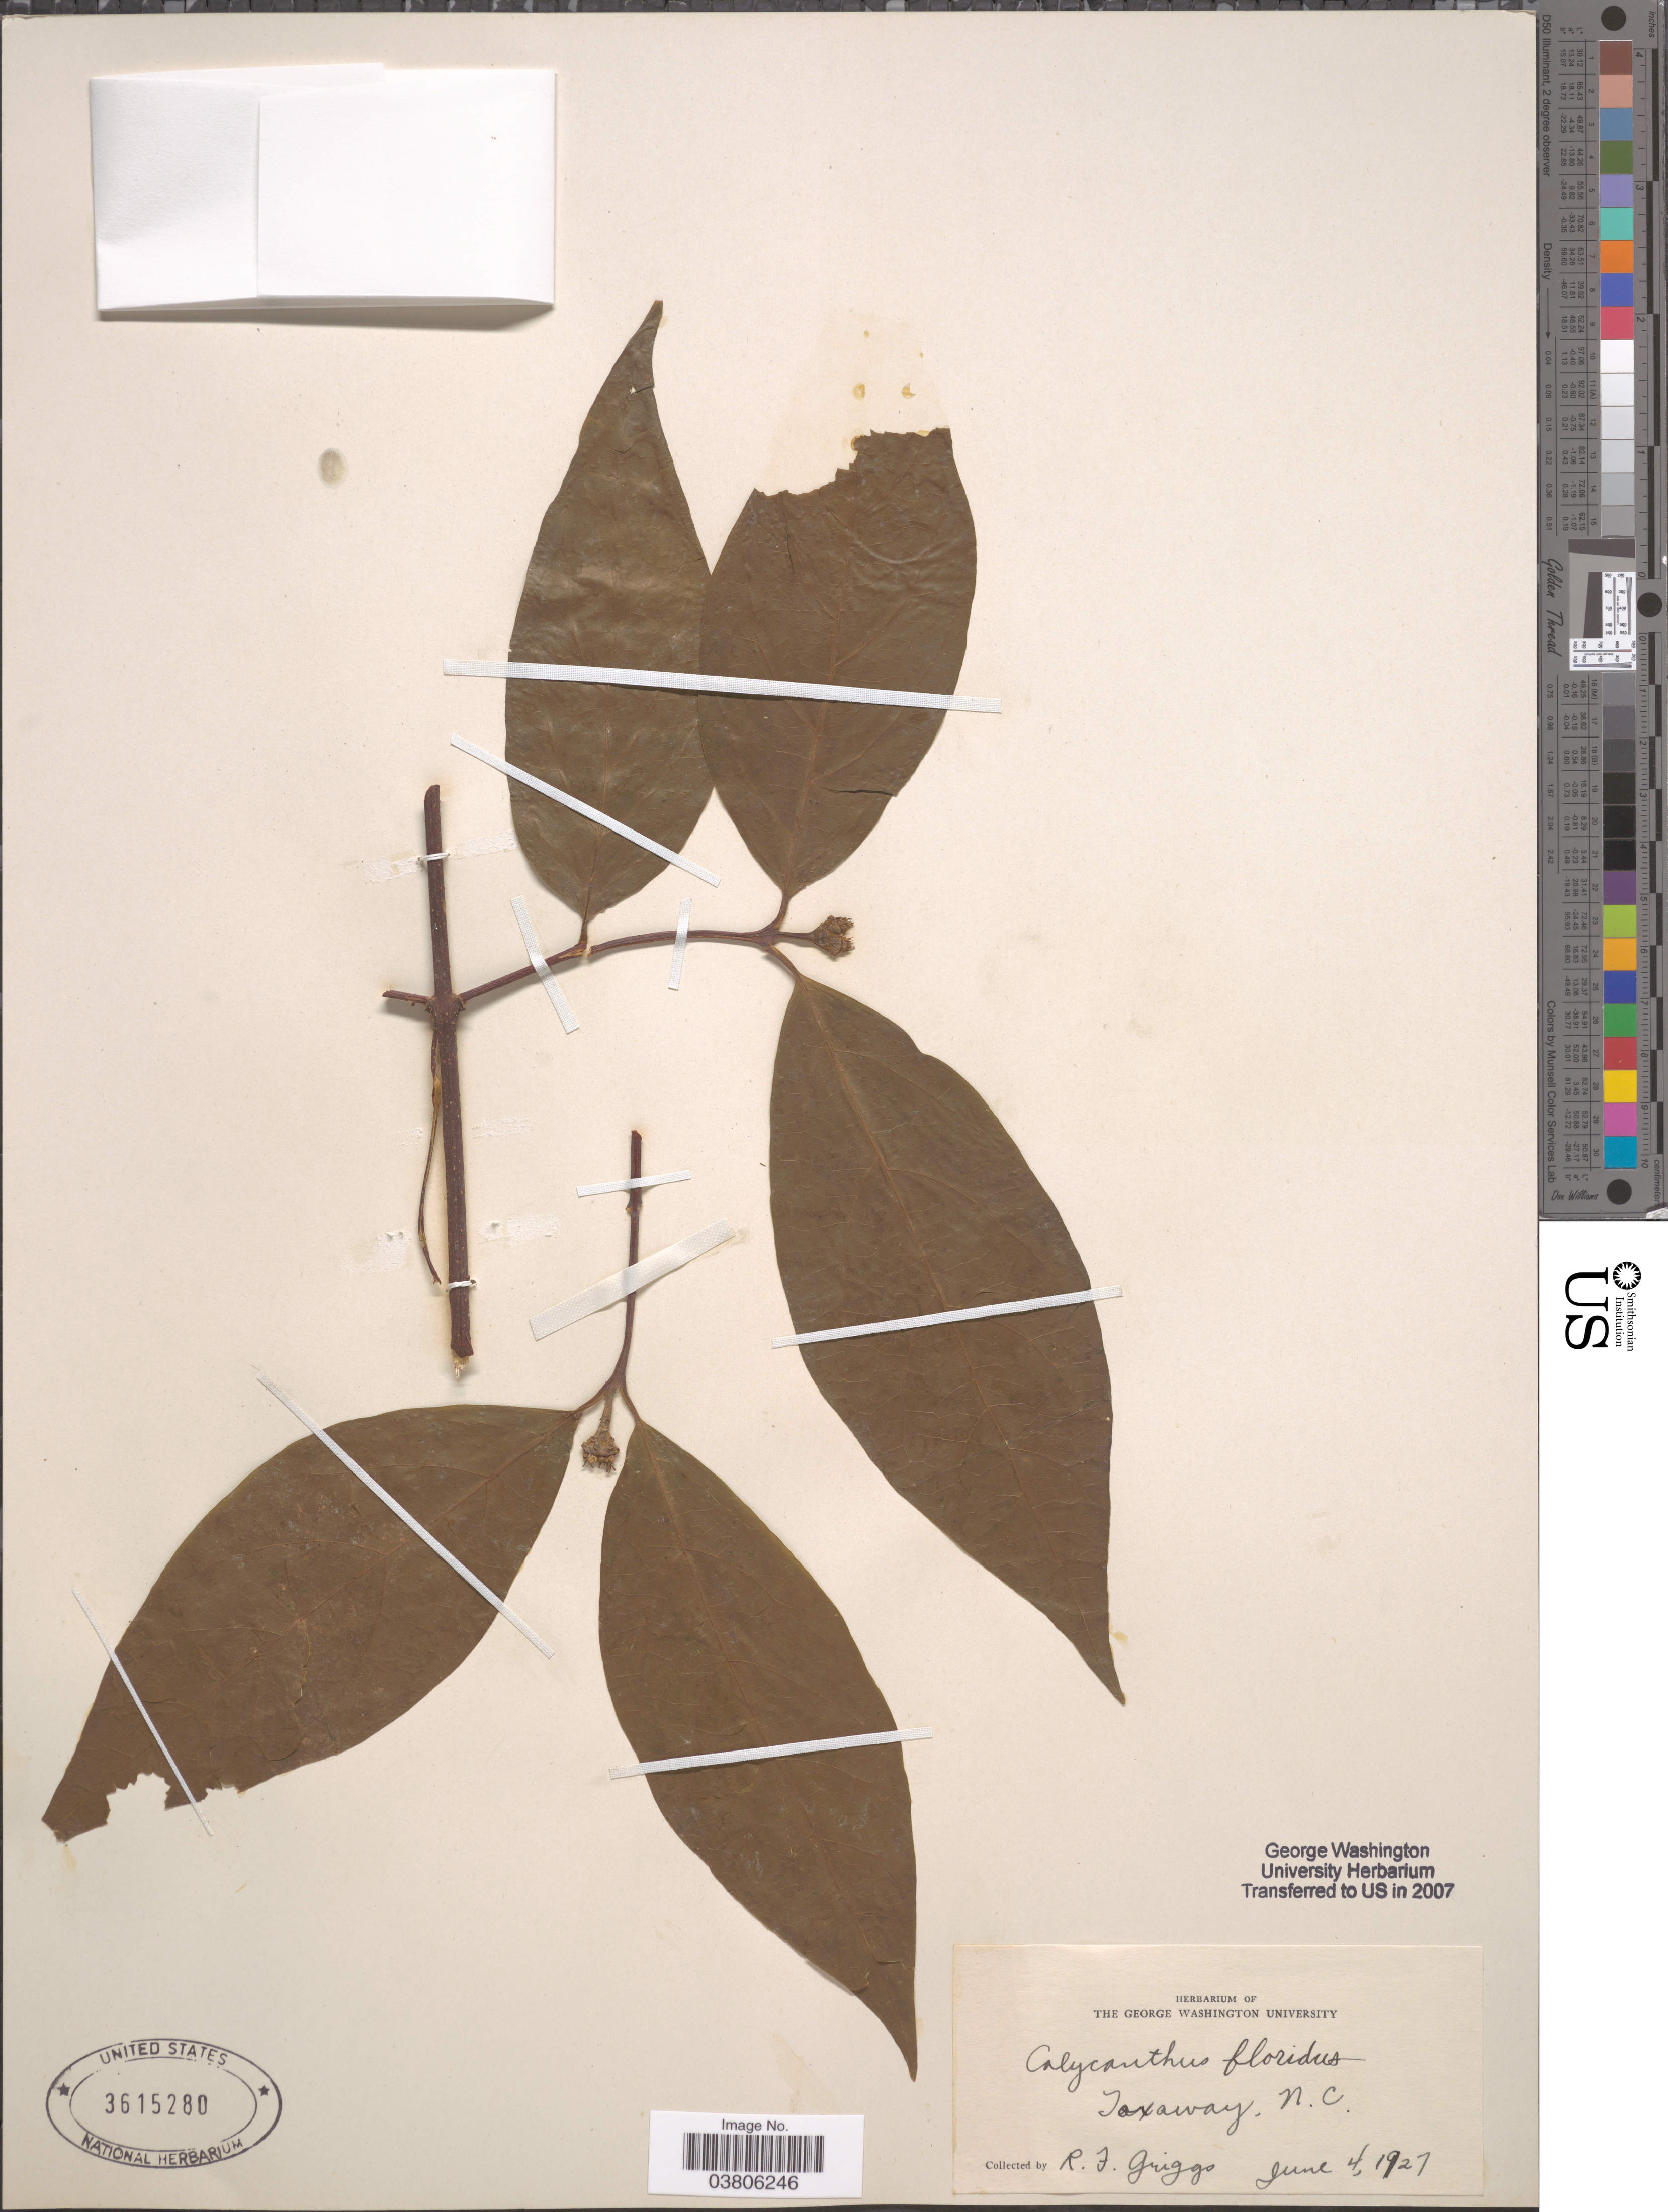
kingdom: Plantae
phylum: Tracheophyta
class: Magnoliopsida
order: Laurales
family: Calycanthaceae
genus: Calycanthus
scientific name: Calycanthus floridus var. floridus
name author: L.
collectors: R. F. Griggs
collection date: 1927-06-04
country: United States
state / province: North Carolina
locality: Toxaway.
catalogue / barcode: US 3615280